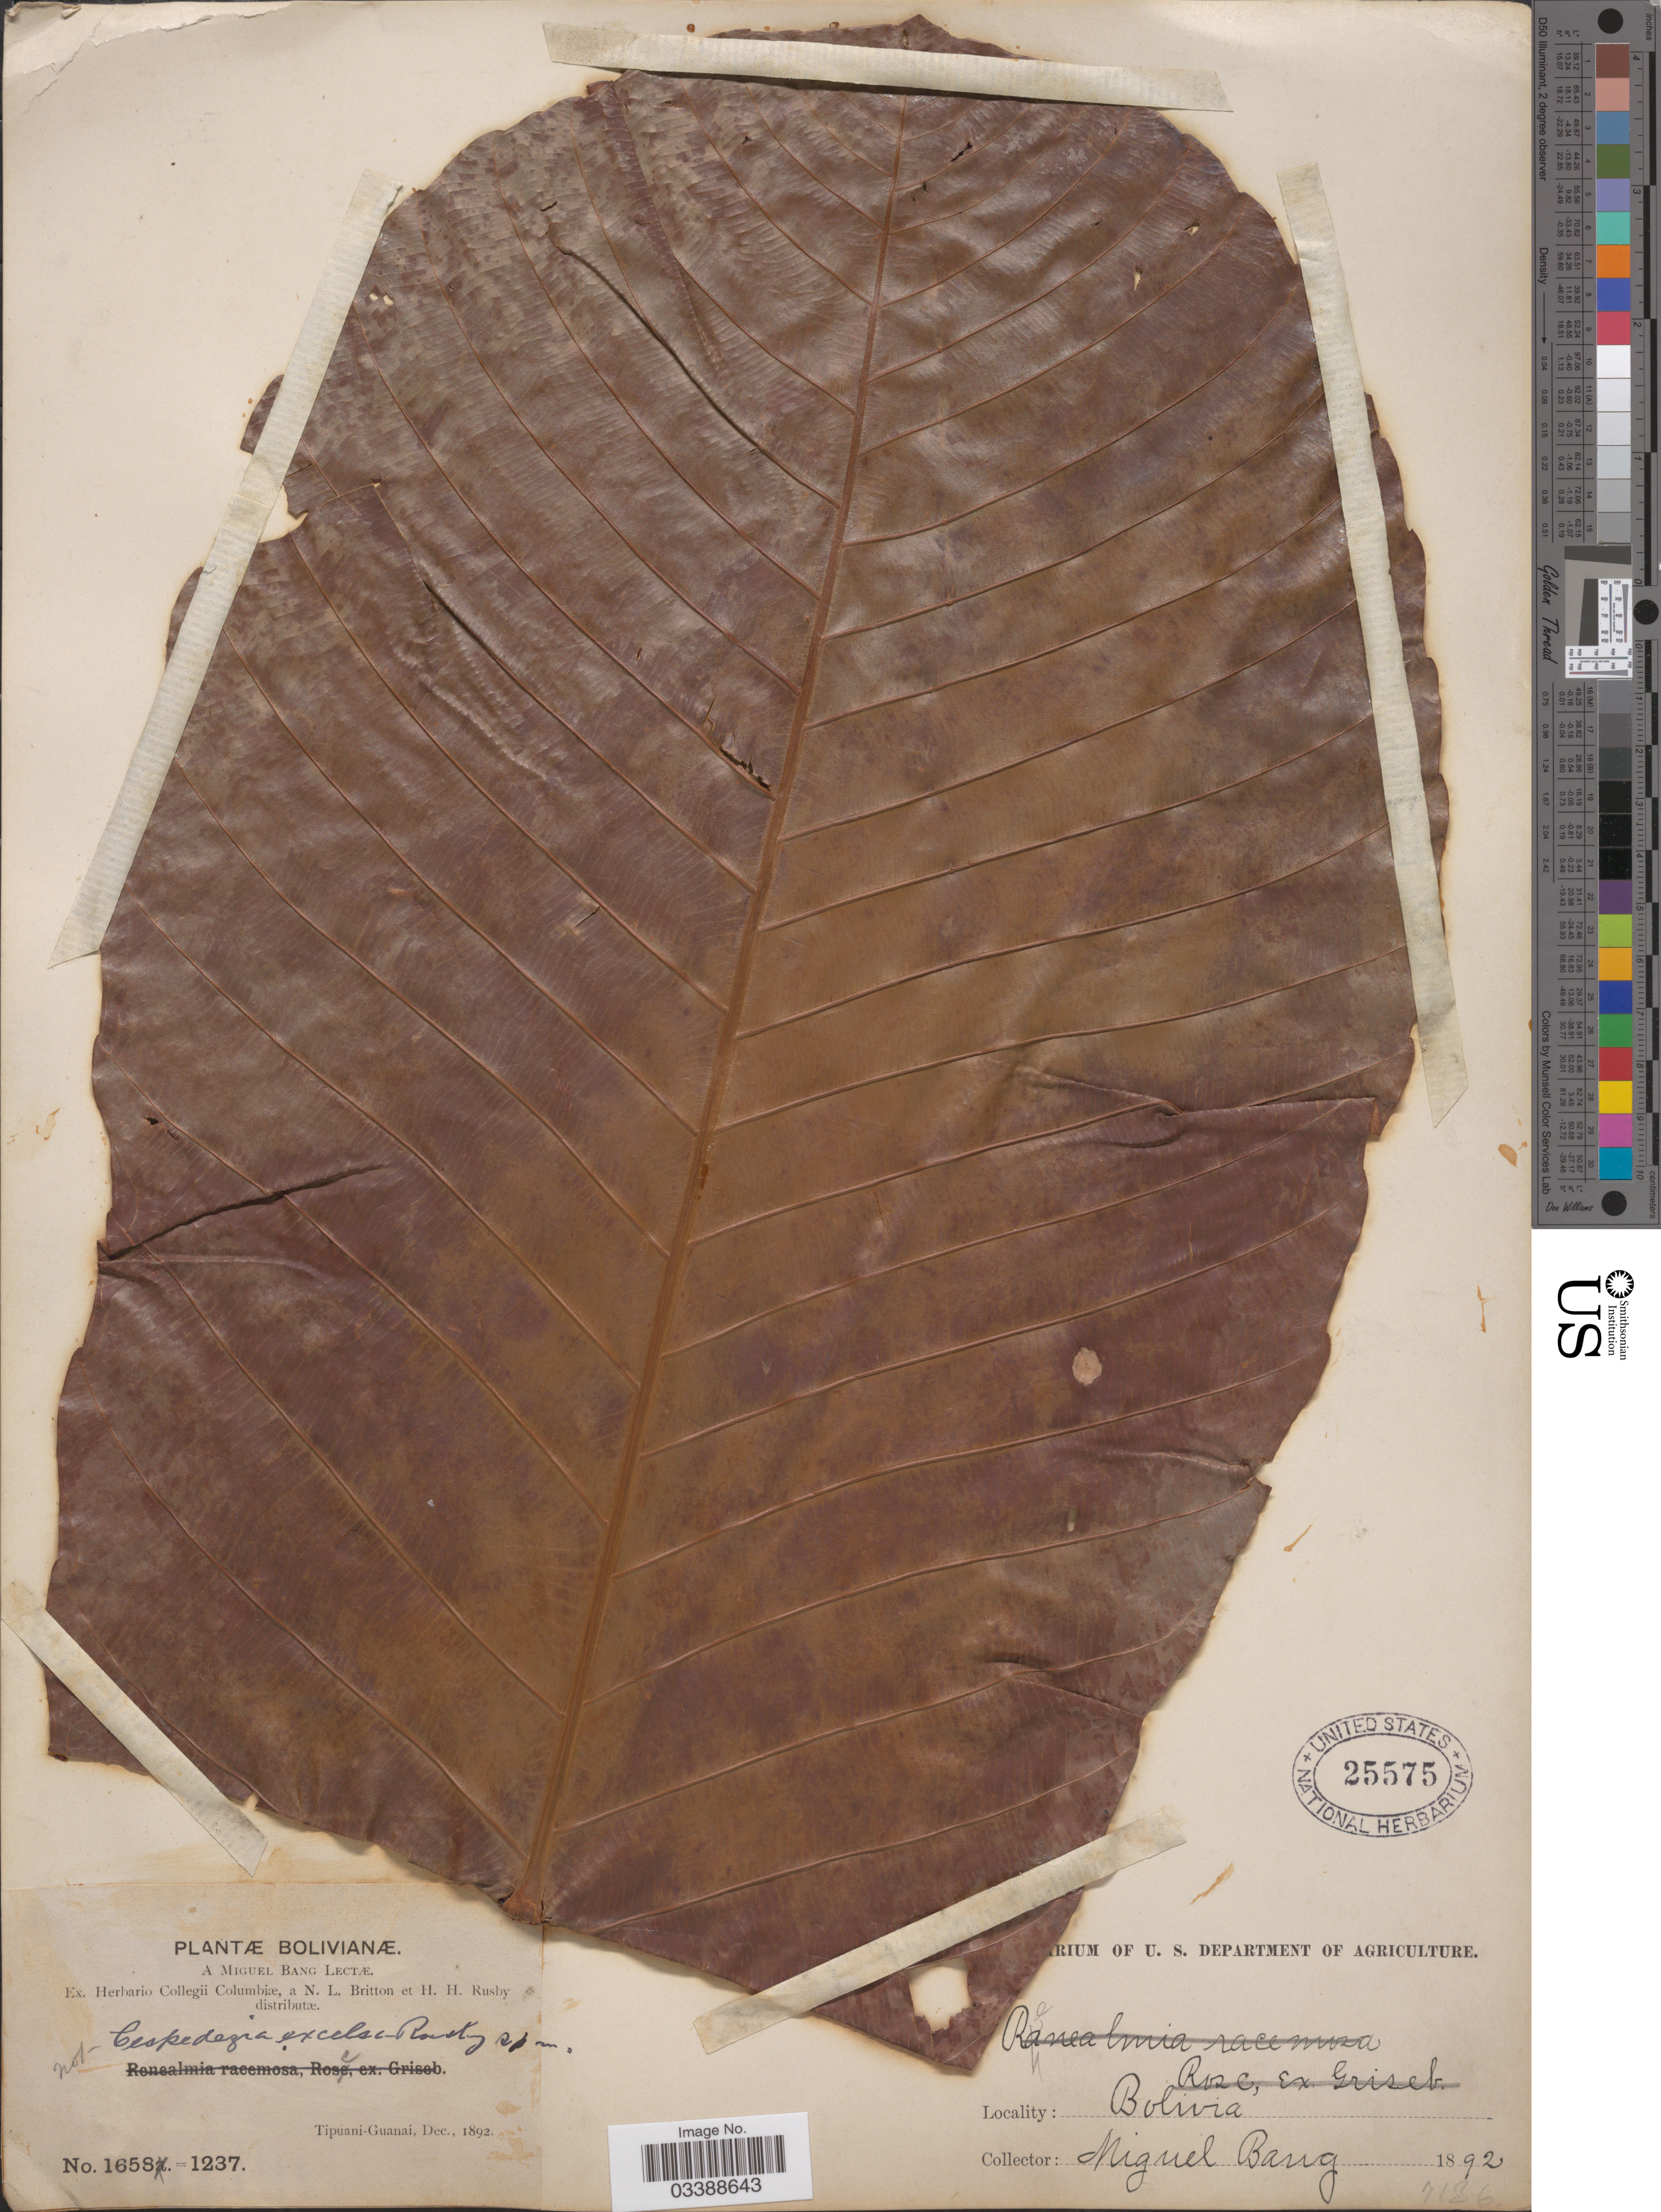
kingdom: Plantae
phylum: Tracheophyta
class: Magnoliopsida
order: Malpighiales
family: Ochnaceae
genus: Cespedesia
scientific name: Cespedesia excelsa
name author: Rusby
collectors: M. Bang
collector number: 1658/1237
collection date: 1892-12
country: Bolivia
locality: Tipuani-Guanai.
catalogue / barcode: US 25575